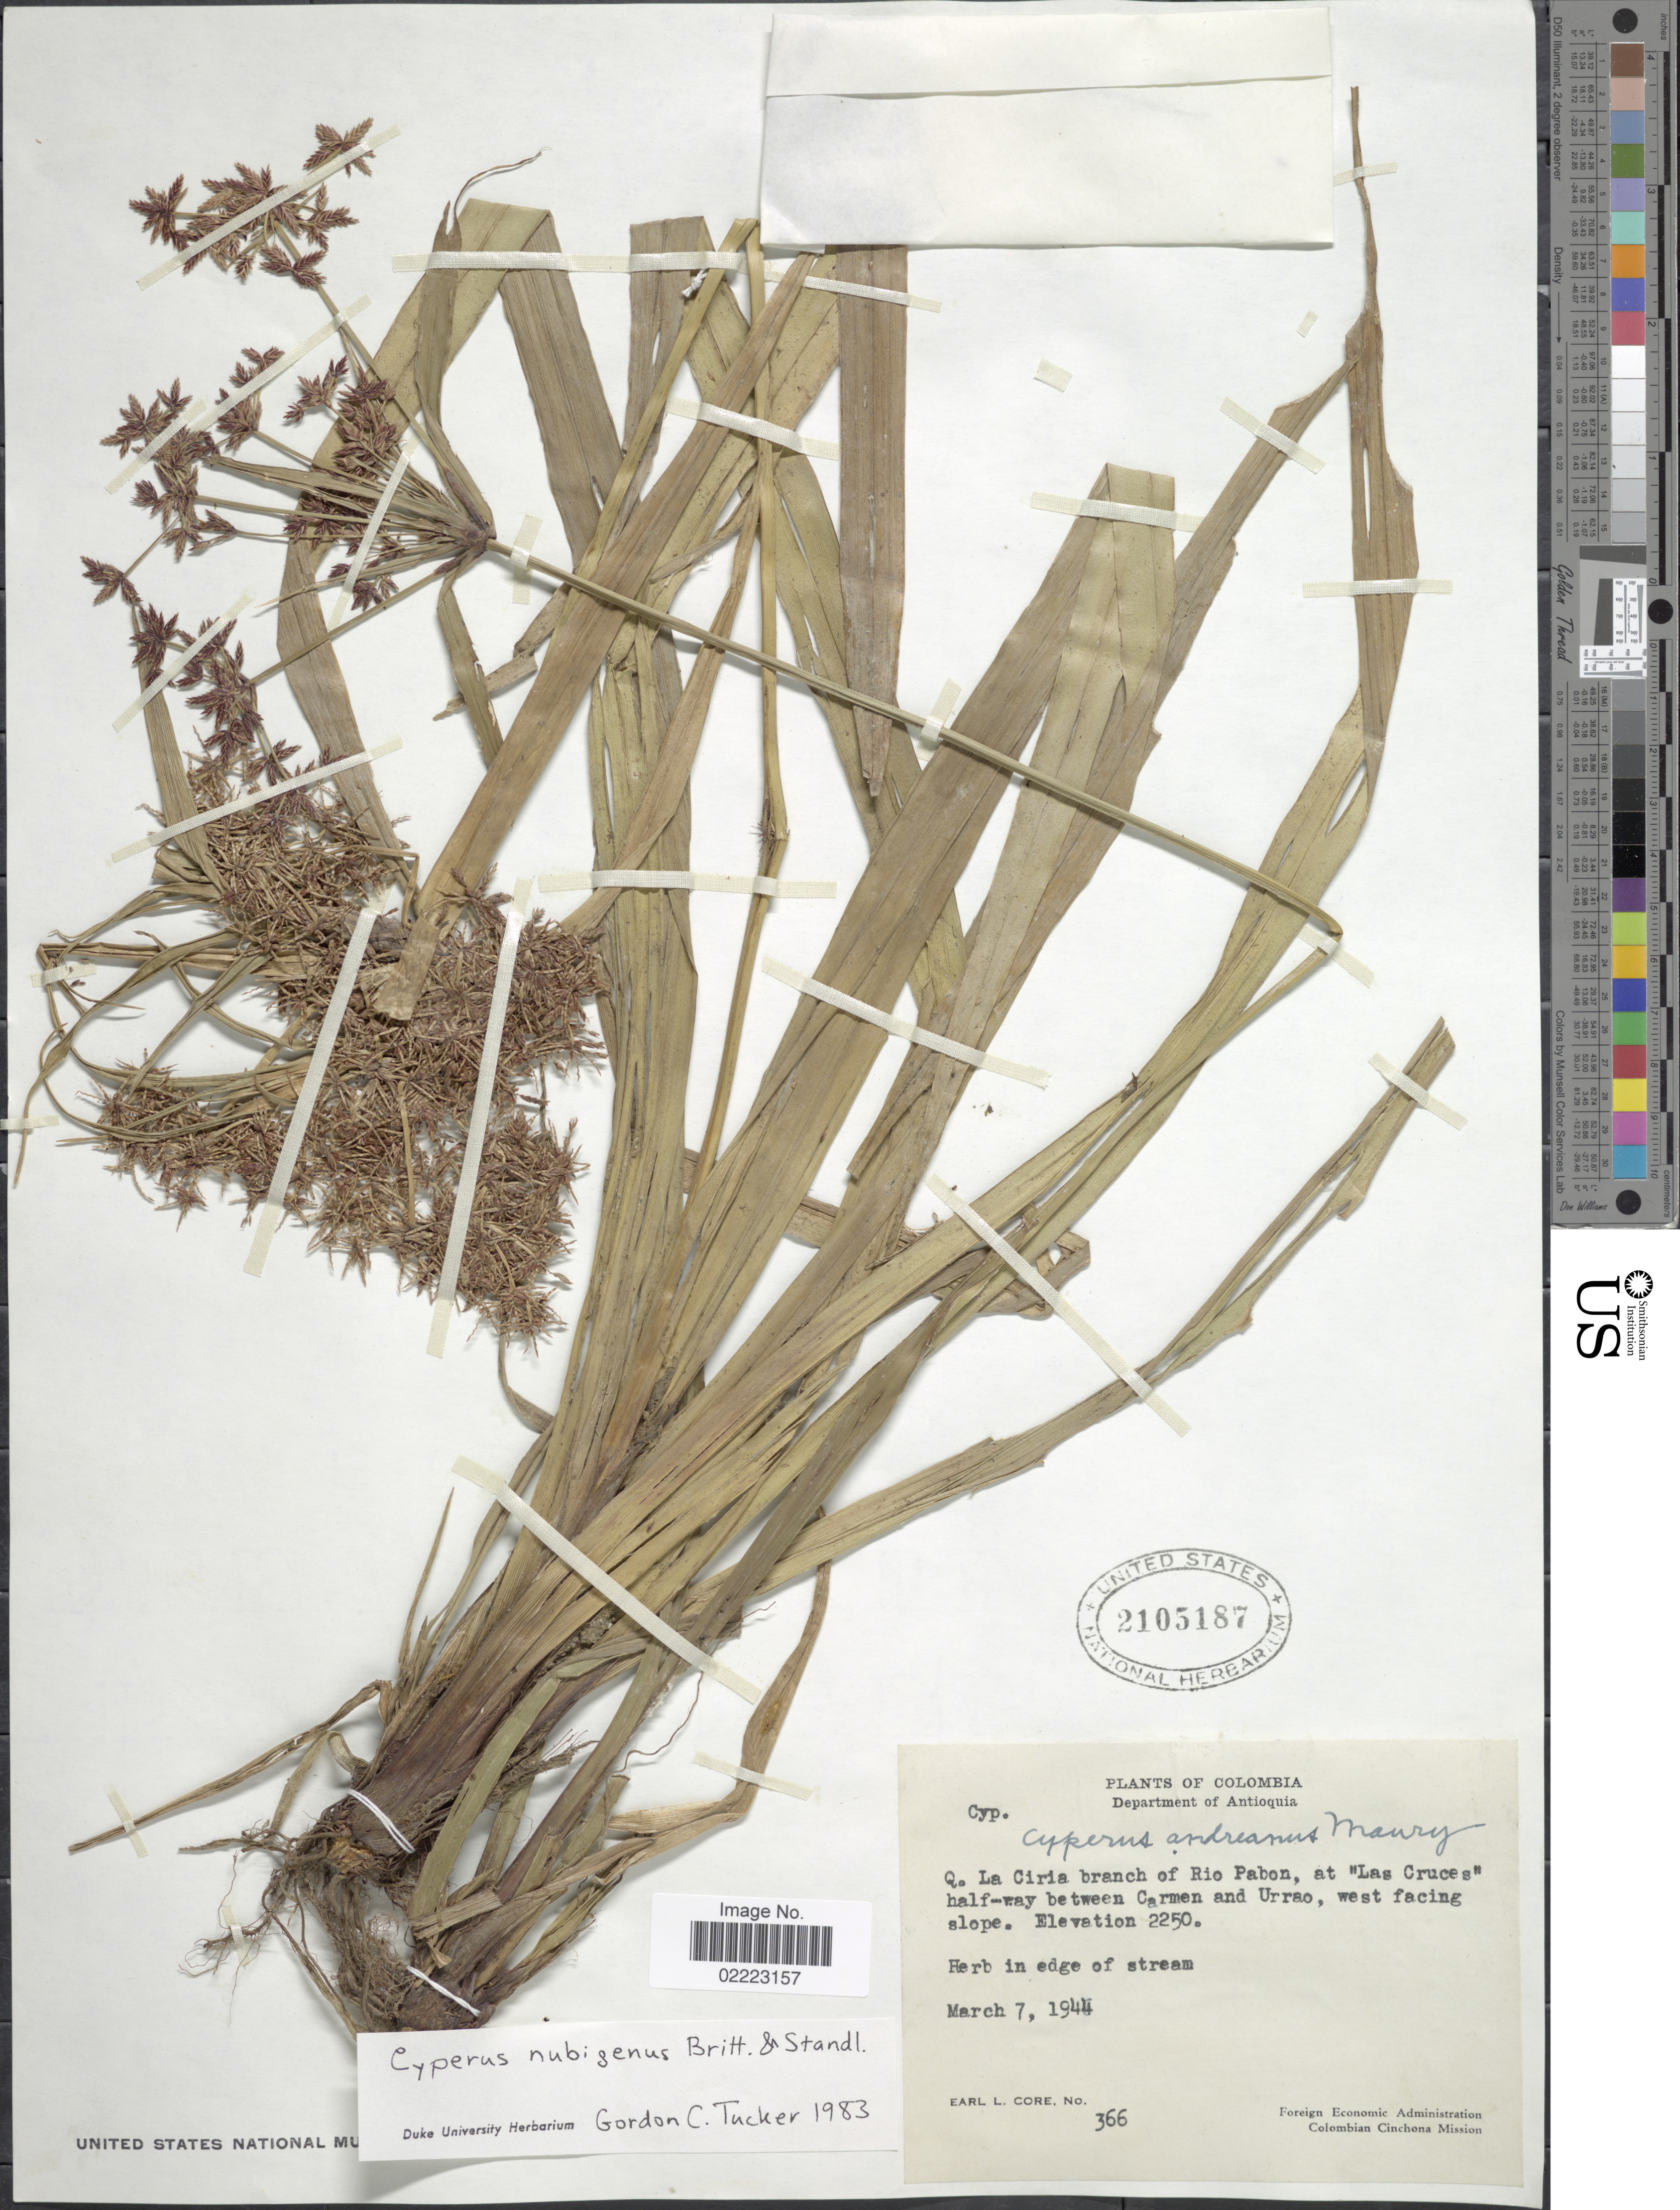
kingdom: Plantae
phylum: Tracheophyta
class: Liliopsida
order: Poales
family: Cyperaceae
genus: Cyperus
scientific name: Cyperus tabina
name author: Steud. ex Boeckeler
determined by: Strong, Mark T., (BOT), Smithsonian Institution - National Museum of Natural History (UNITED STATES)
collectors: E. L. Core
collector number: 366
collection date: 1944-03-07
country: Colombia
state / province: Antioquia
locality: Department of Antioquia, Q La Ciria branch of Rio Pabon, at 'Las Cruces' half-way between Carmen and Urrao, west facing slope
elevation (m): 2250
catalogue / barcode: US 2105187